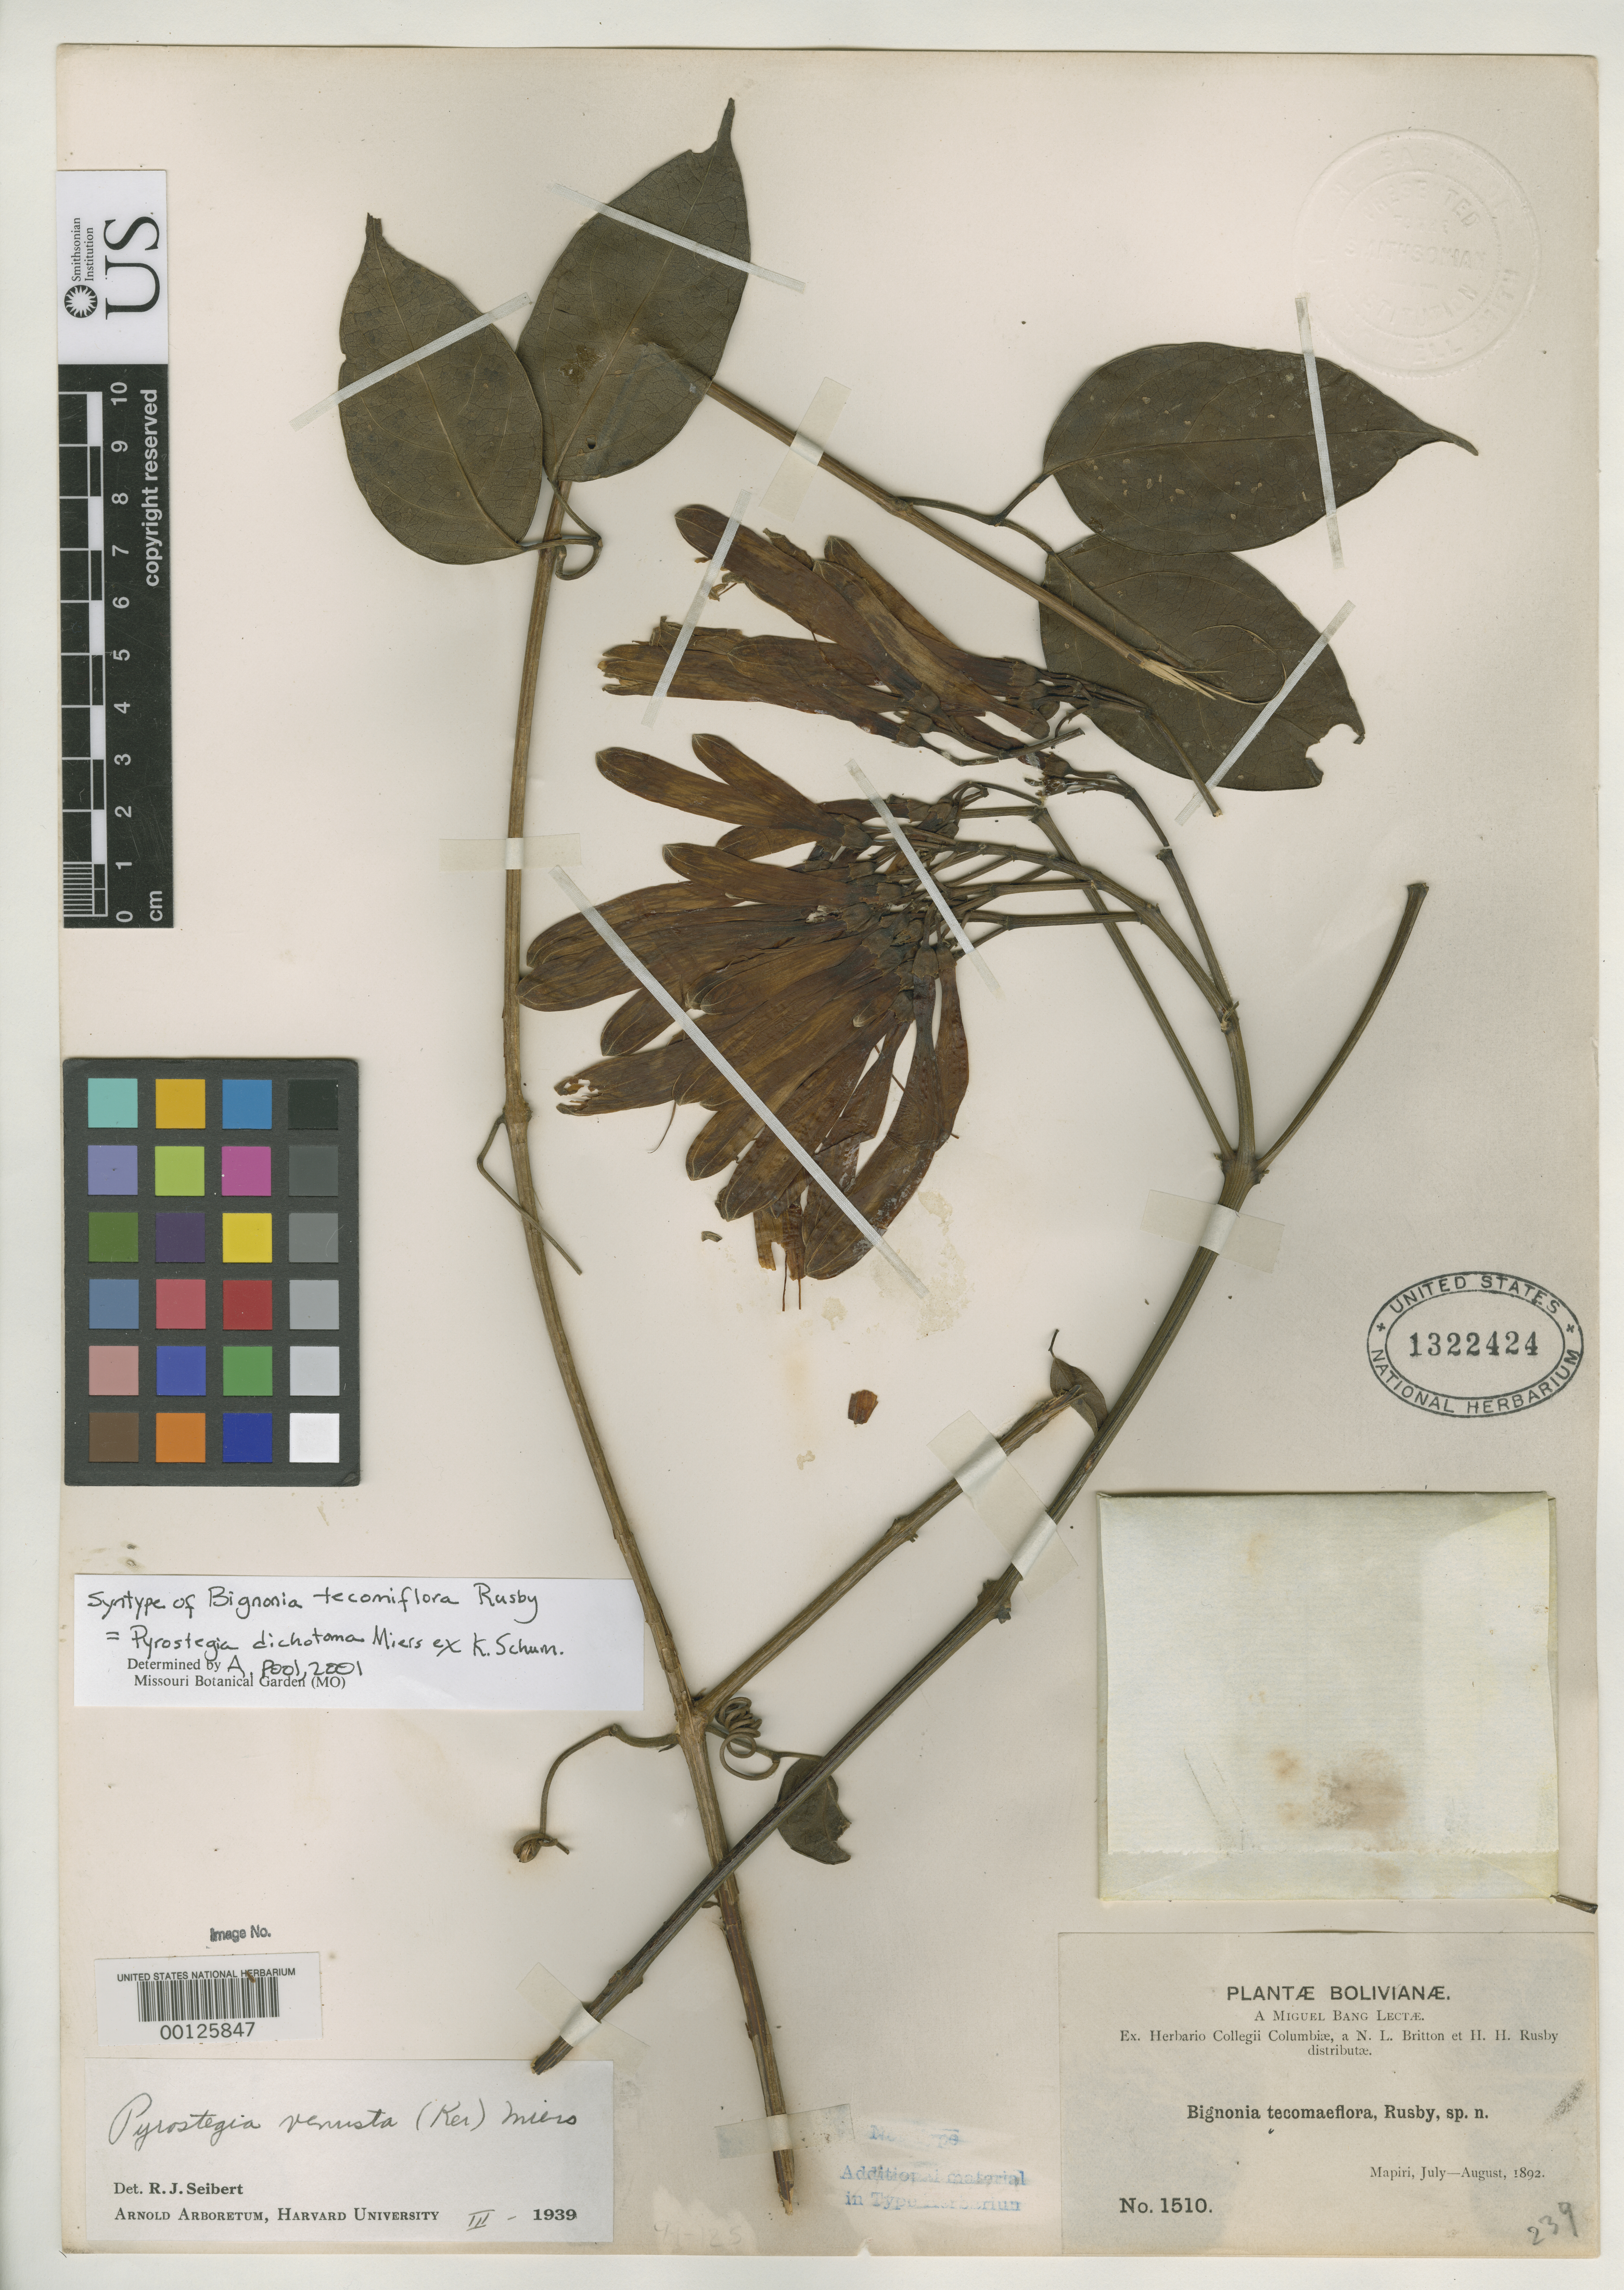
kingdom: Plantae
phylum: Tracheophyta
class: Magnoliopsida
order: Lamiales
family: Bignoniaceae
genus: Bignonia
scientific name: Bignonia tecomiflora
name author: Rusby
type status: Isolectotype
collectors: M. Bang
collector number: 1510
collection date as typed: Jul 1892 to -- Aug 1892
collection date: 1892-07/1892-08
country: Bolivia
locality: Mapiri.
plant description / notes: Specific epithet published as "tecomaeflora".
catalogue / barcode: US 1322424